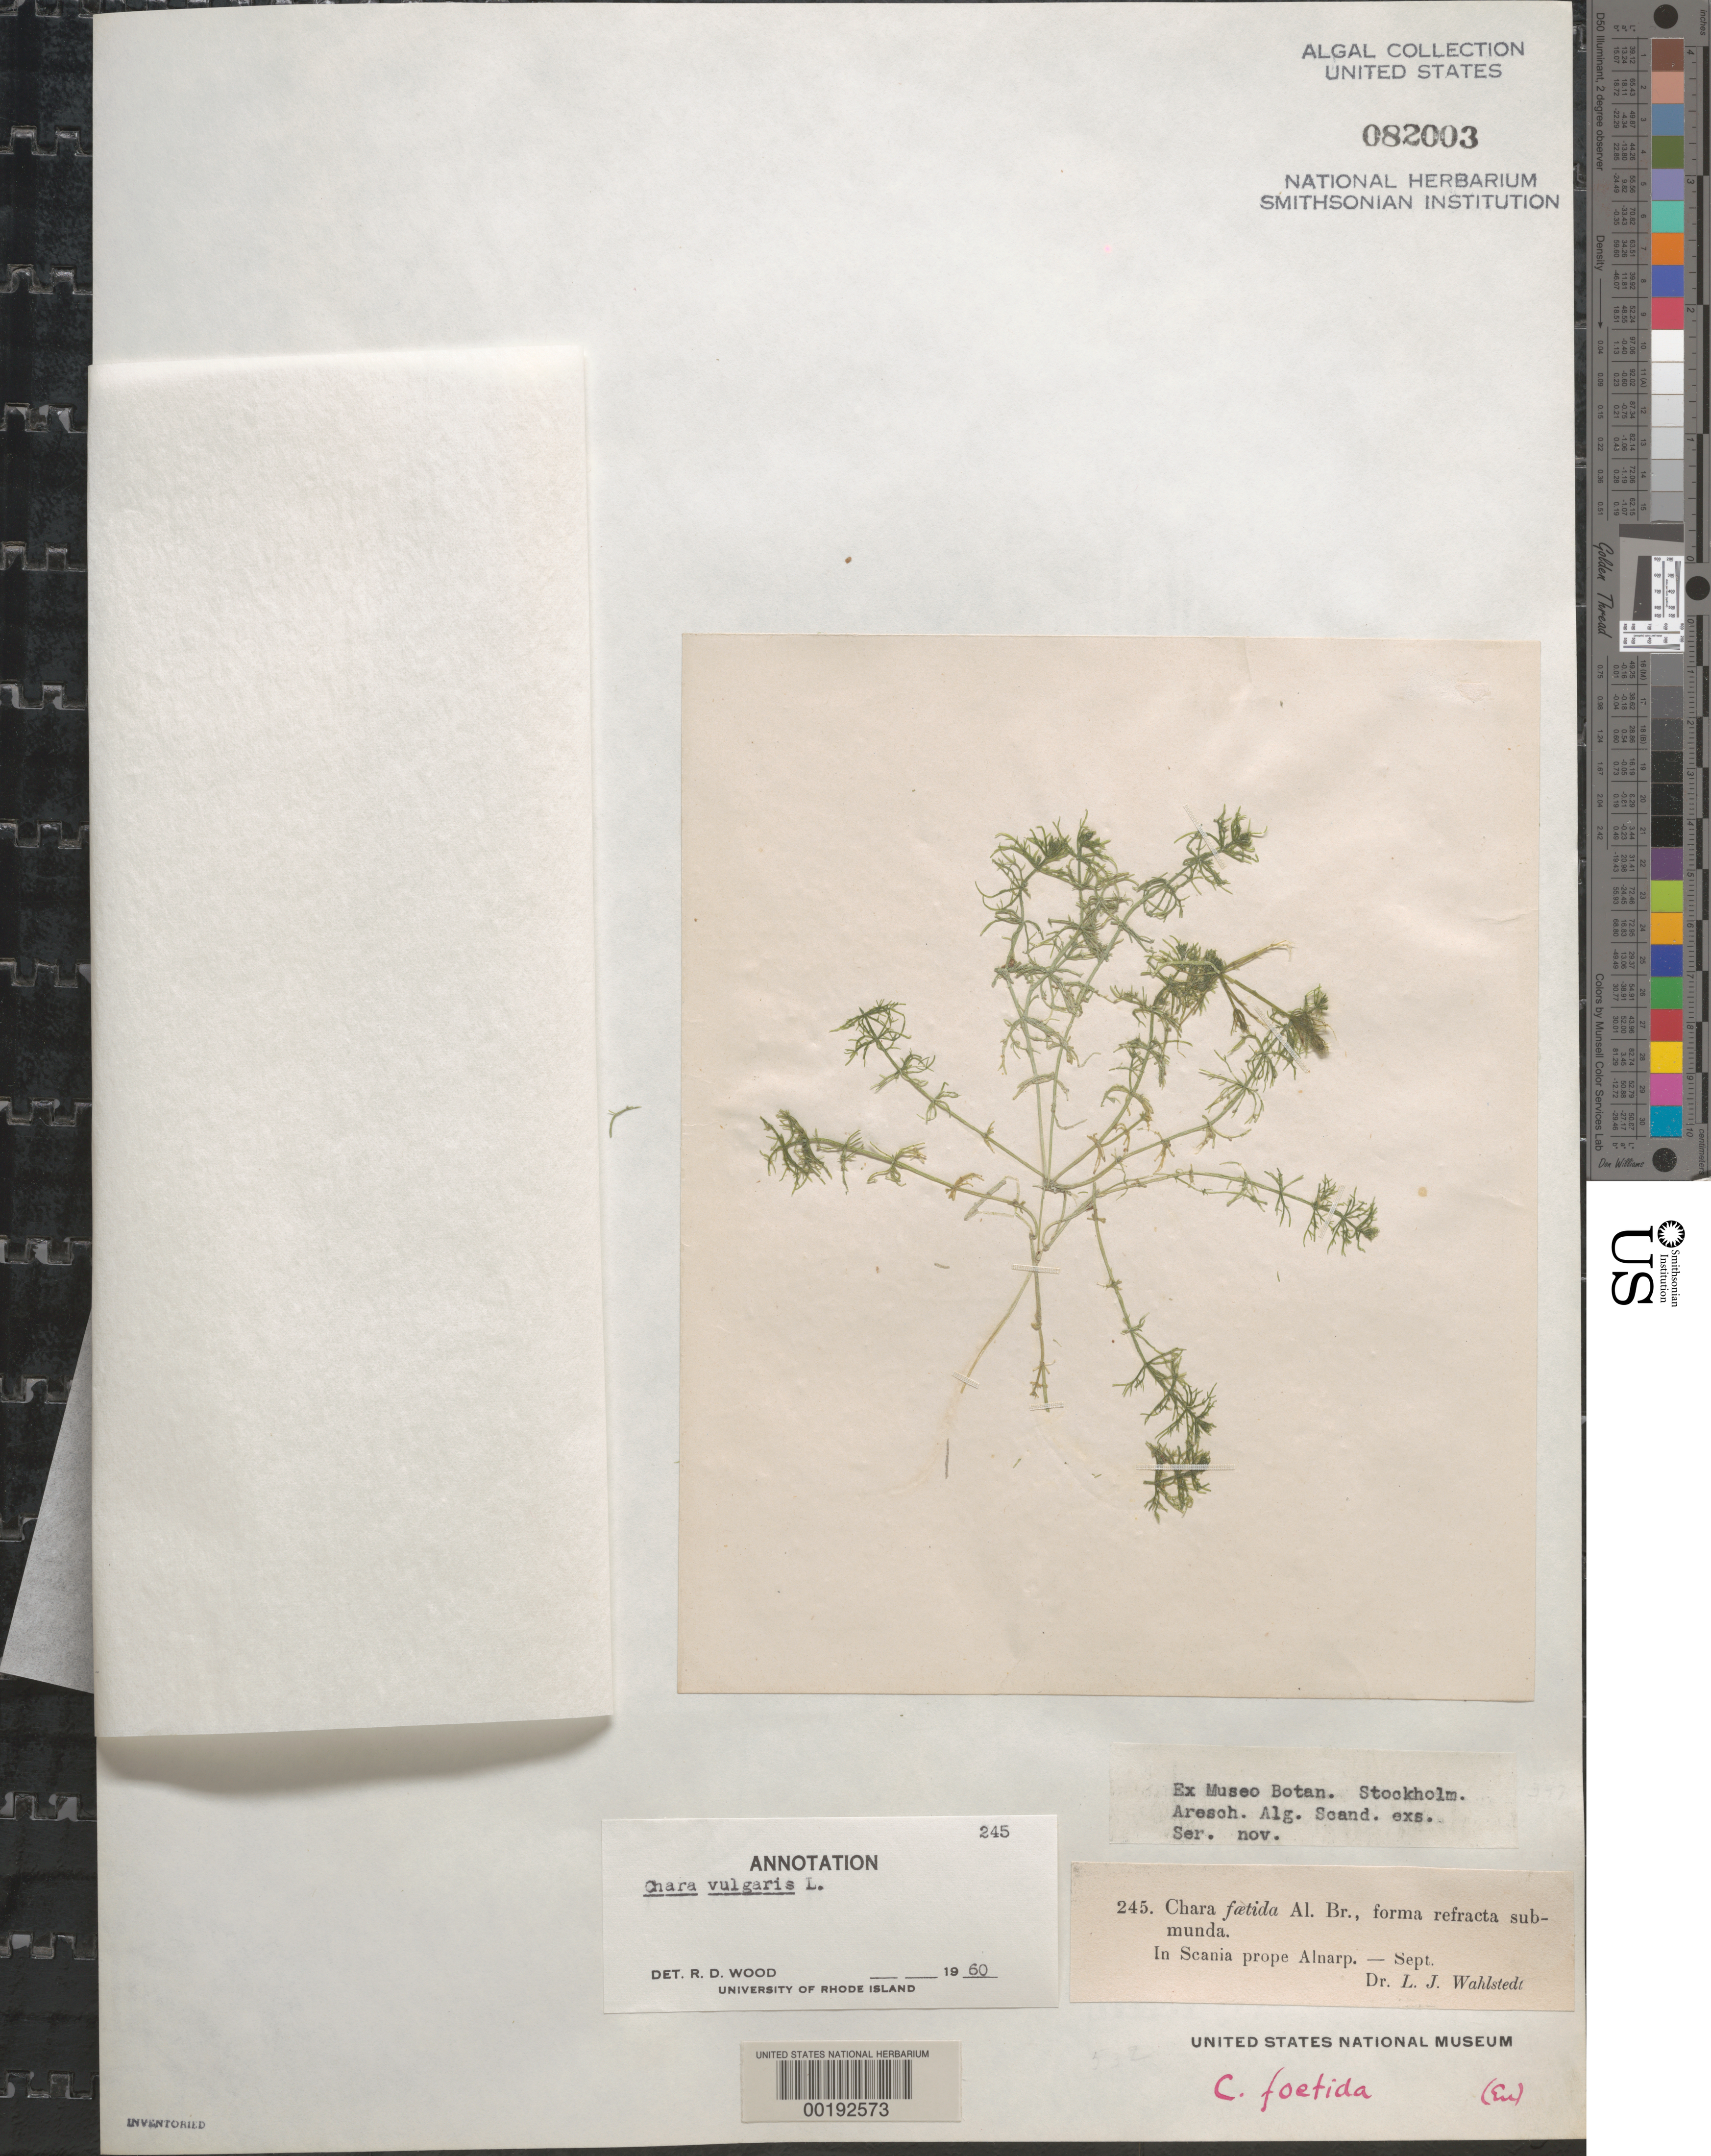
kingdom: Plantae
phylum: Charophyta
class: Charophyceae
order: Charales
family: Characeae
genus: Chara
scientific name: Chara vulgaris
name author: L.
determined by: Wood, R. D.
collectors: L. J. Wahlstedt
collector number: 245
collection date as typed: Sep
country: Sweden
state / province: Skåne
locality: Near alnarp, skane (scania)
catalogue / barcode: US 82003